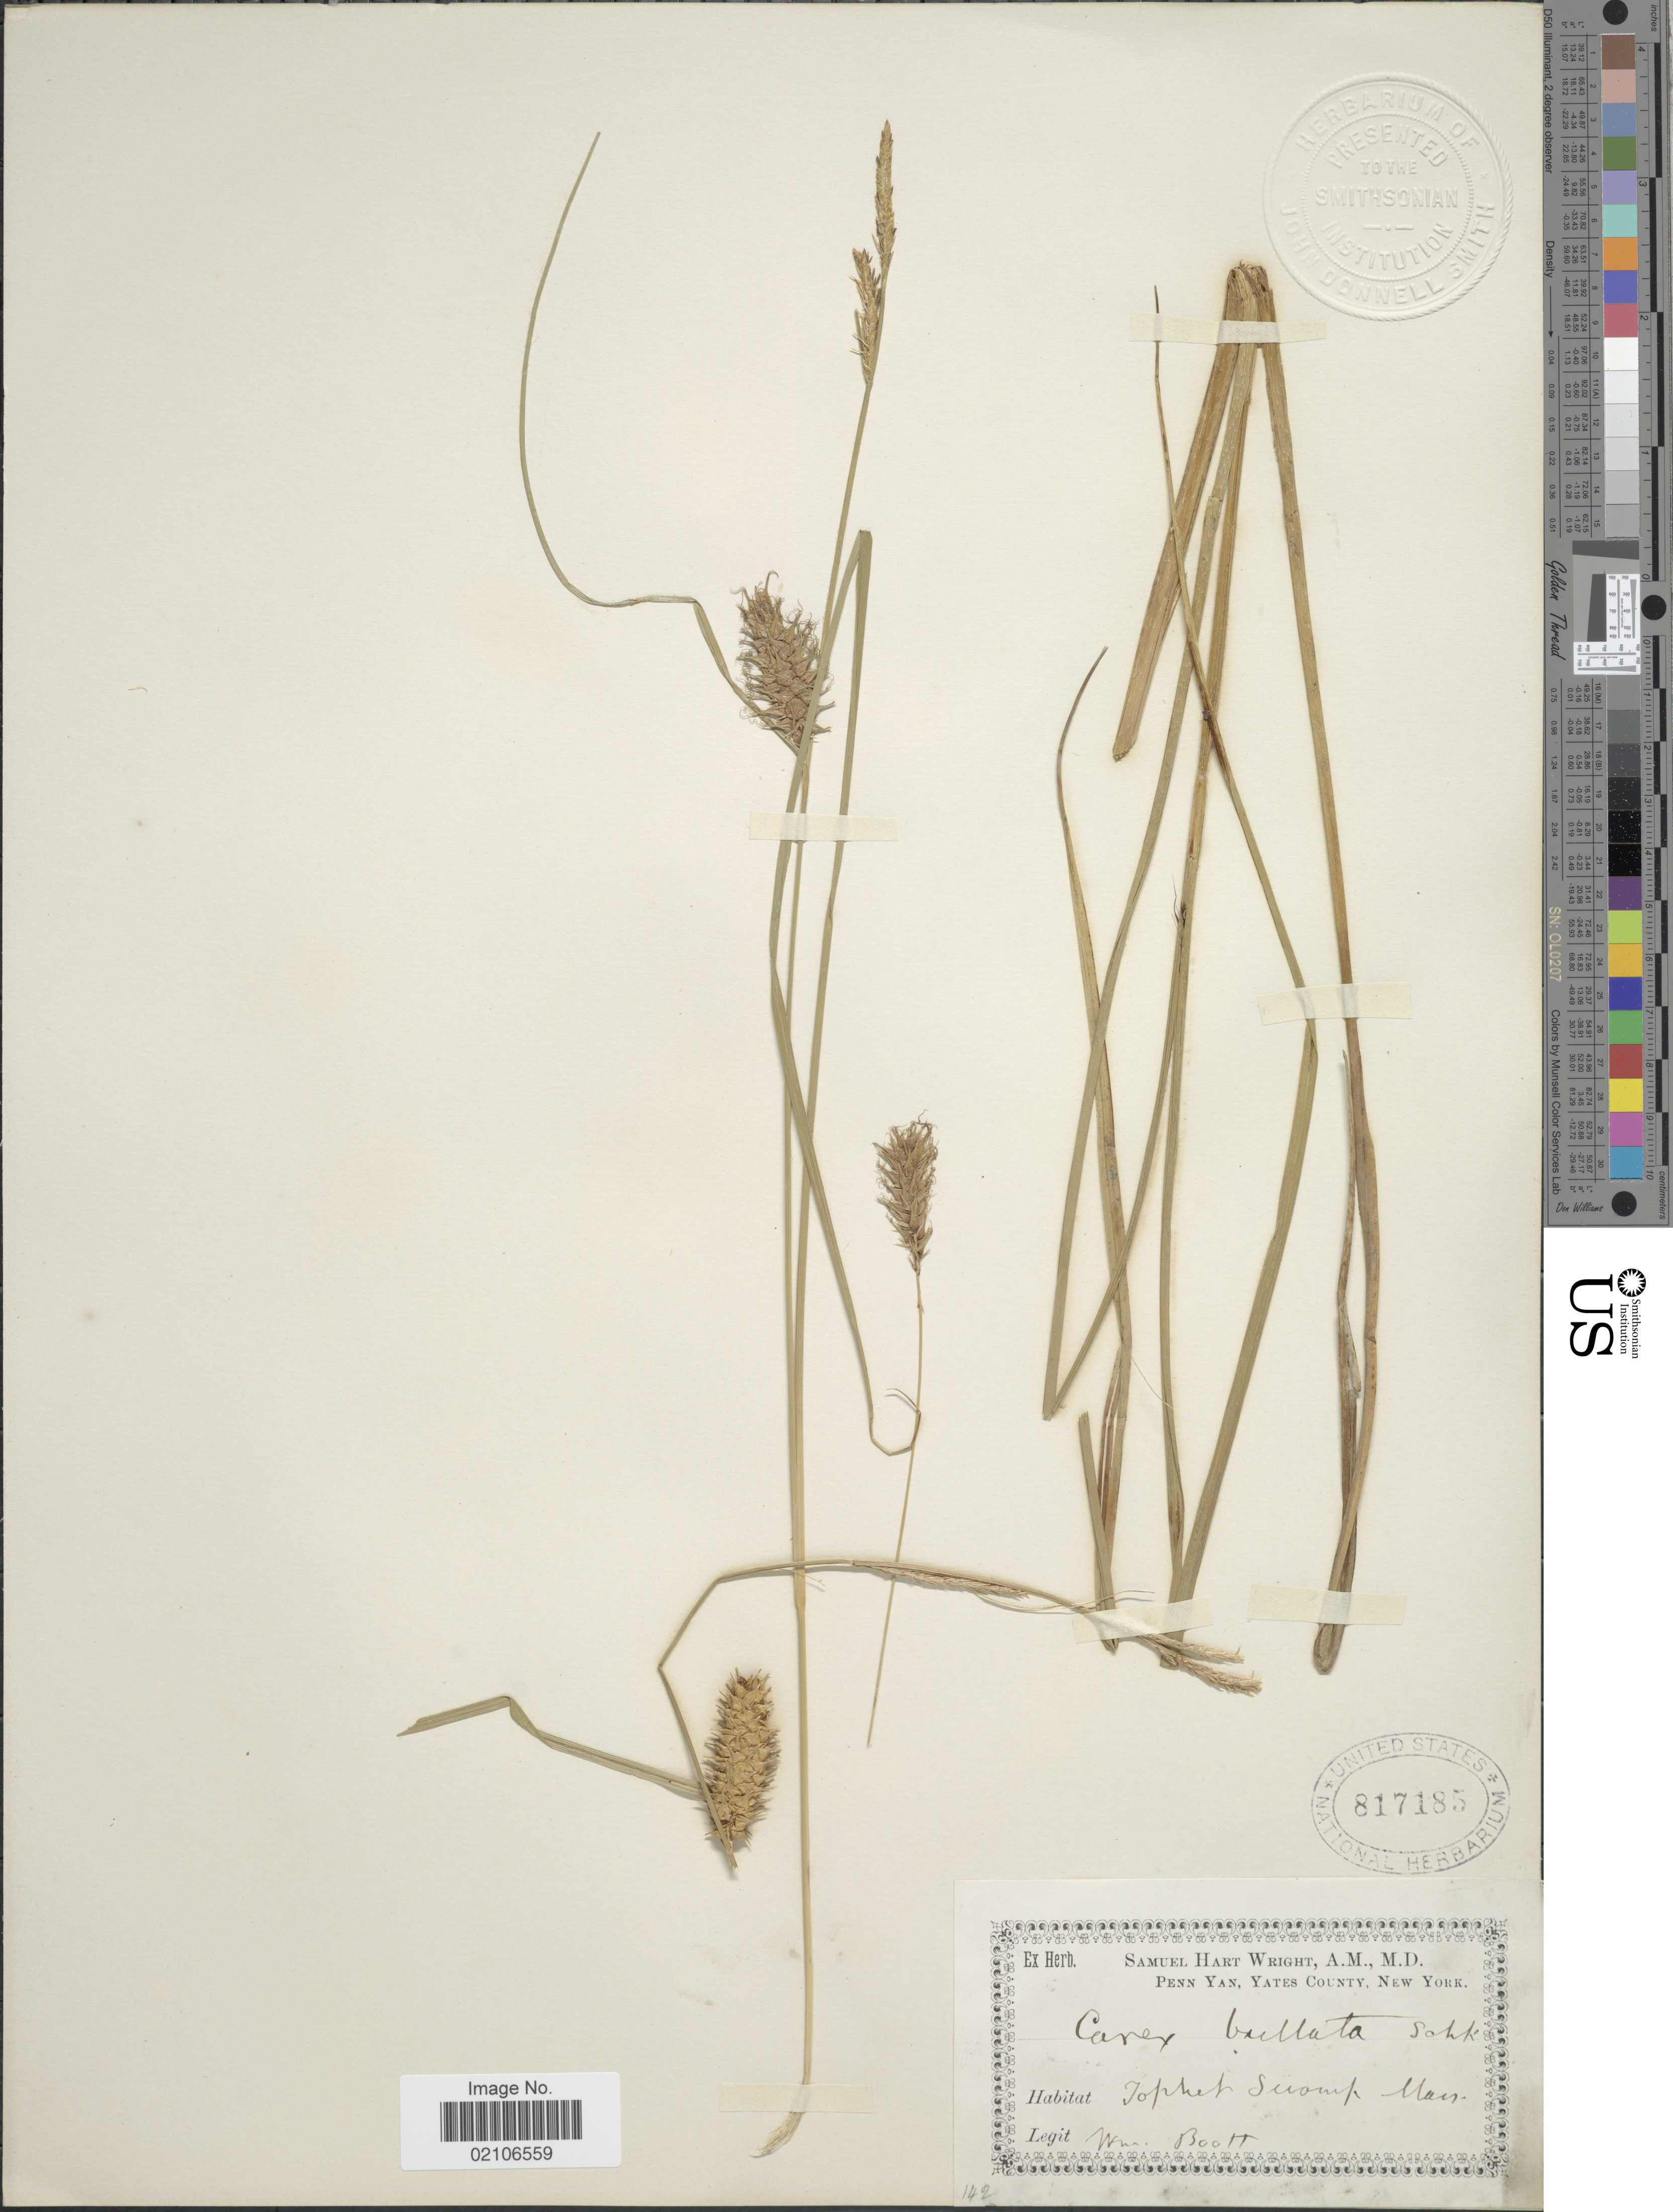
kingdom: Plantae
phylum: Tracheophyta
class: Liliopsida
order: Poales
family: Cyperaceae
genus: Carex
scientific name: Carex bullata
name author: Schkuhr ex Willd.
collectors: W. Boott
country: United States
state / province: Massachusetts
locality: Tophet Swamp, Mass.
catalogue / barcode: US 817185